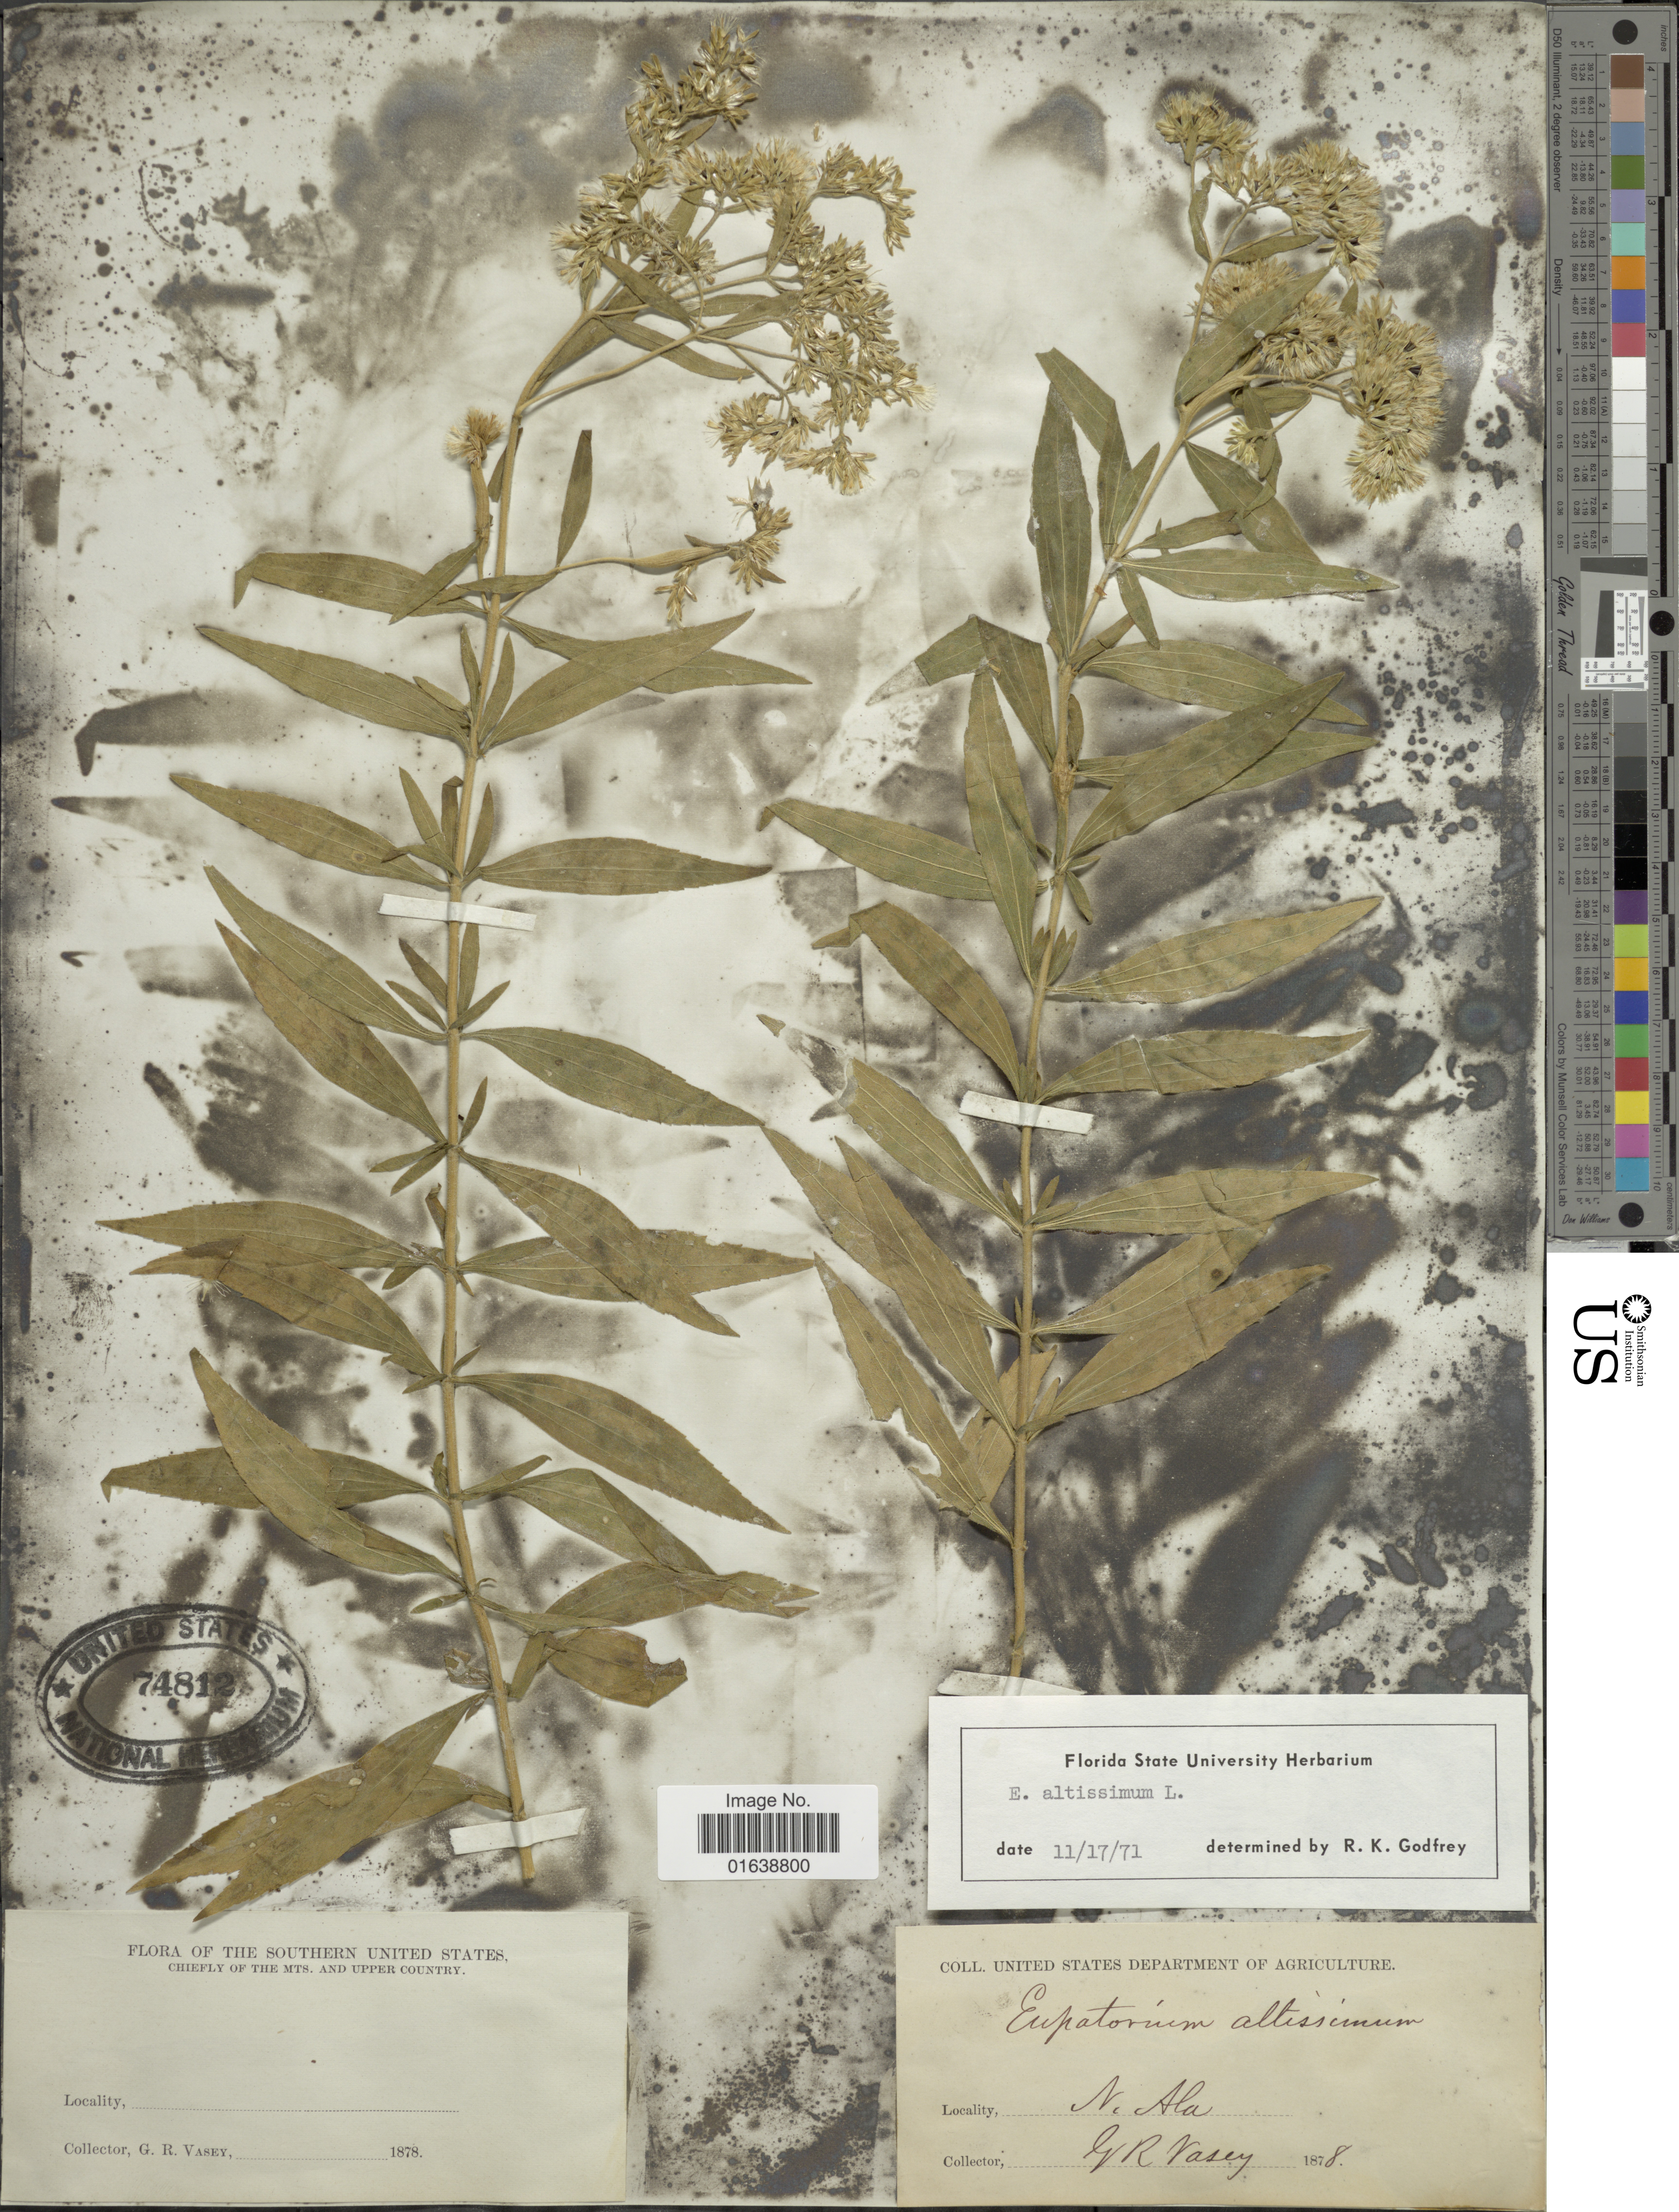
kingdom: Plantae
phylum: Tracheophyta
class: Magnoliopsida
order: Asterales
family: Asteraceae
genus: Eupatorium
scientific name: Eupatorium altissimum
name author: L.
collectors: G. R. Vasey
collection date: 1878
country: United States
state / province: Alabama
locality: N. Ala. The Mts. and Upper Country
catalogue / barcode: US 74812